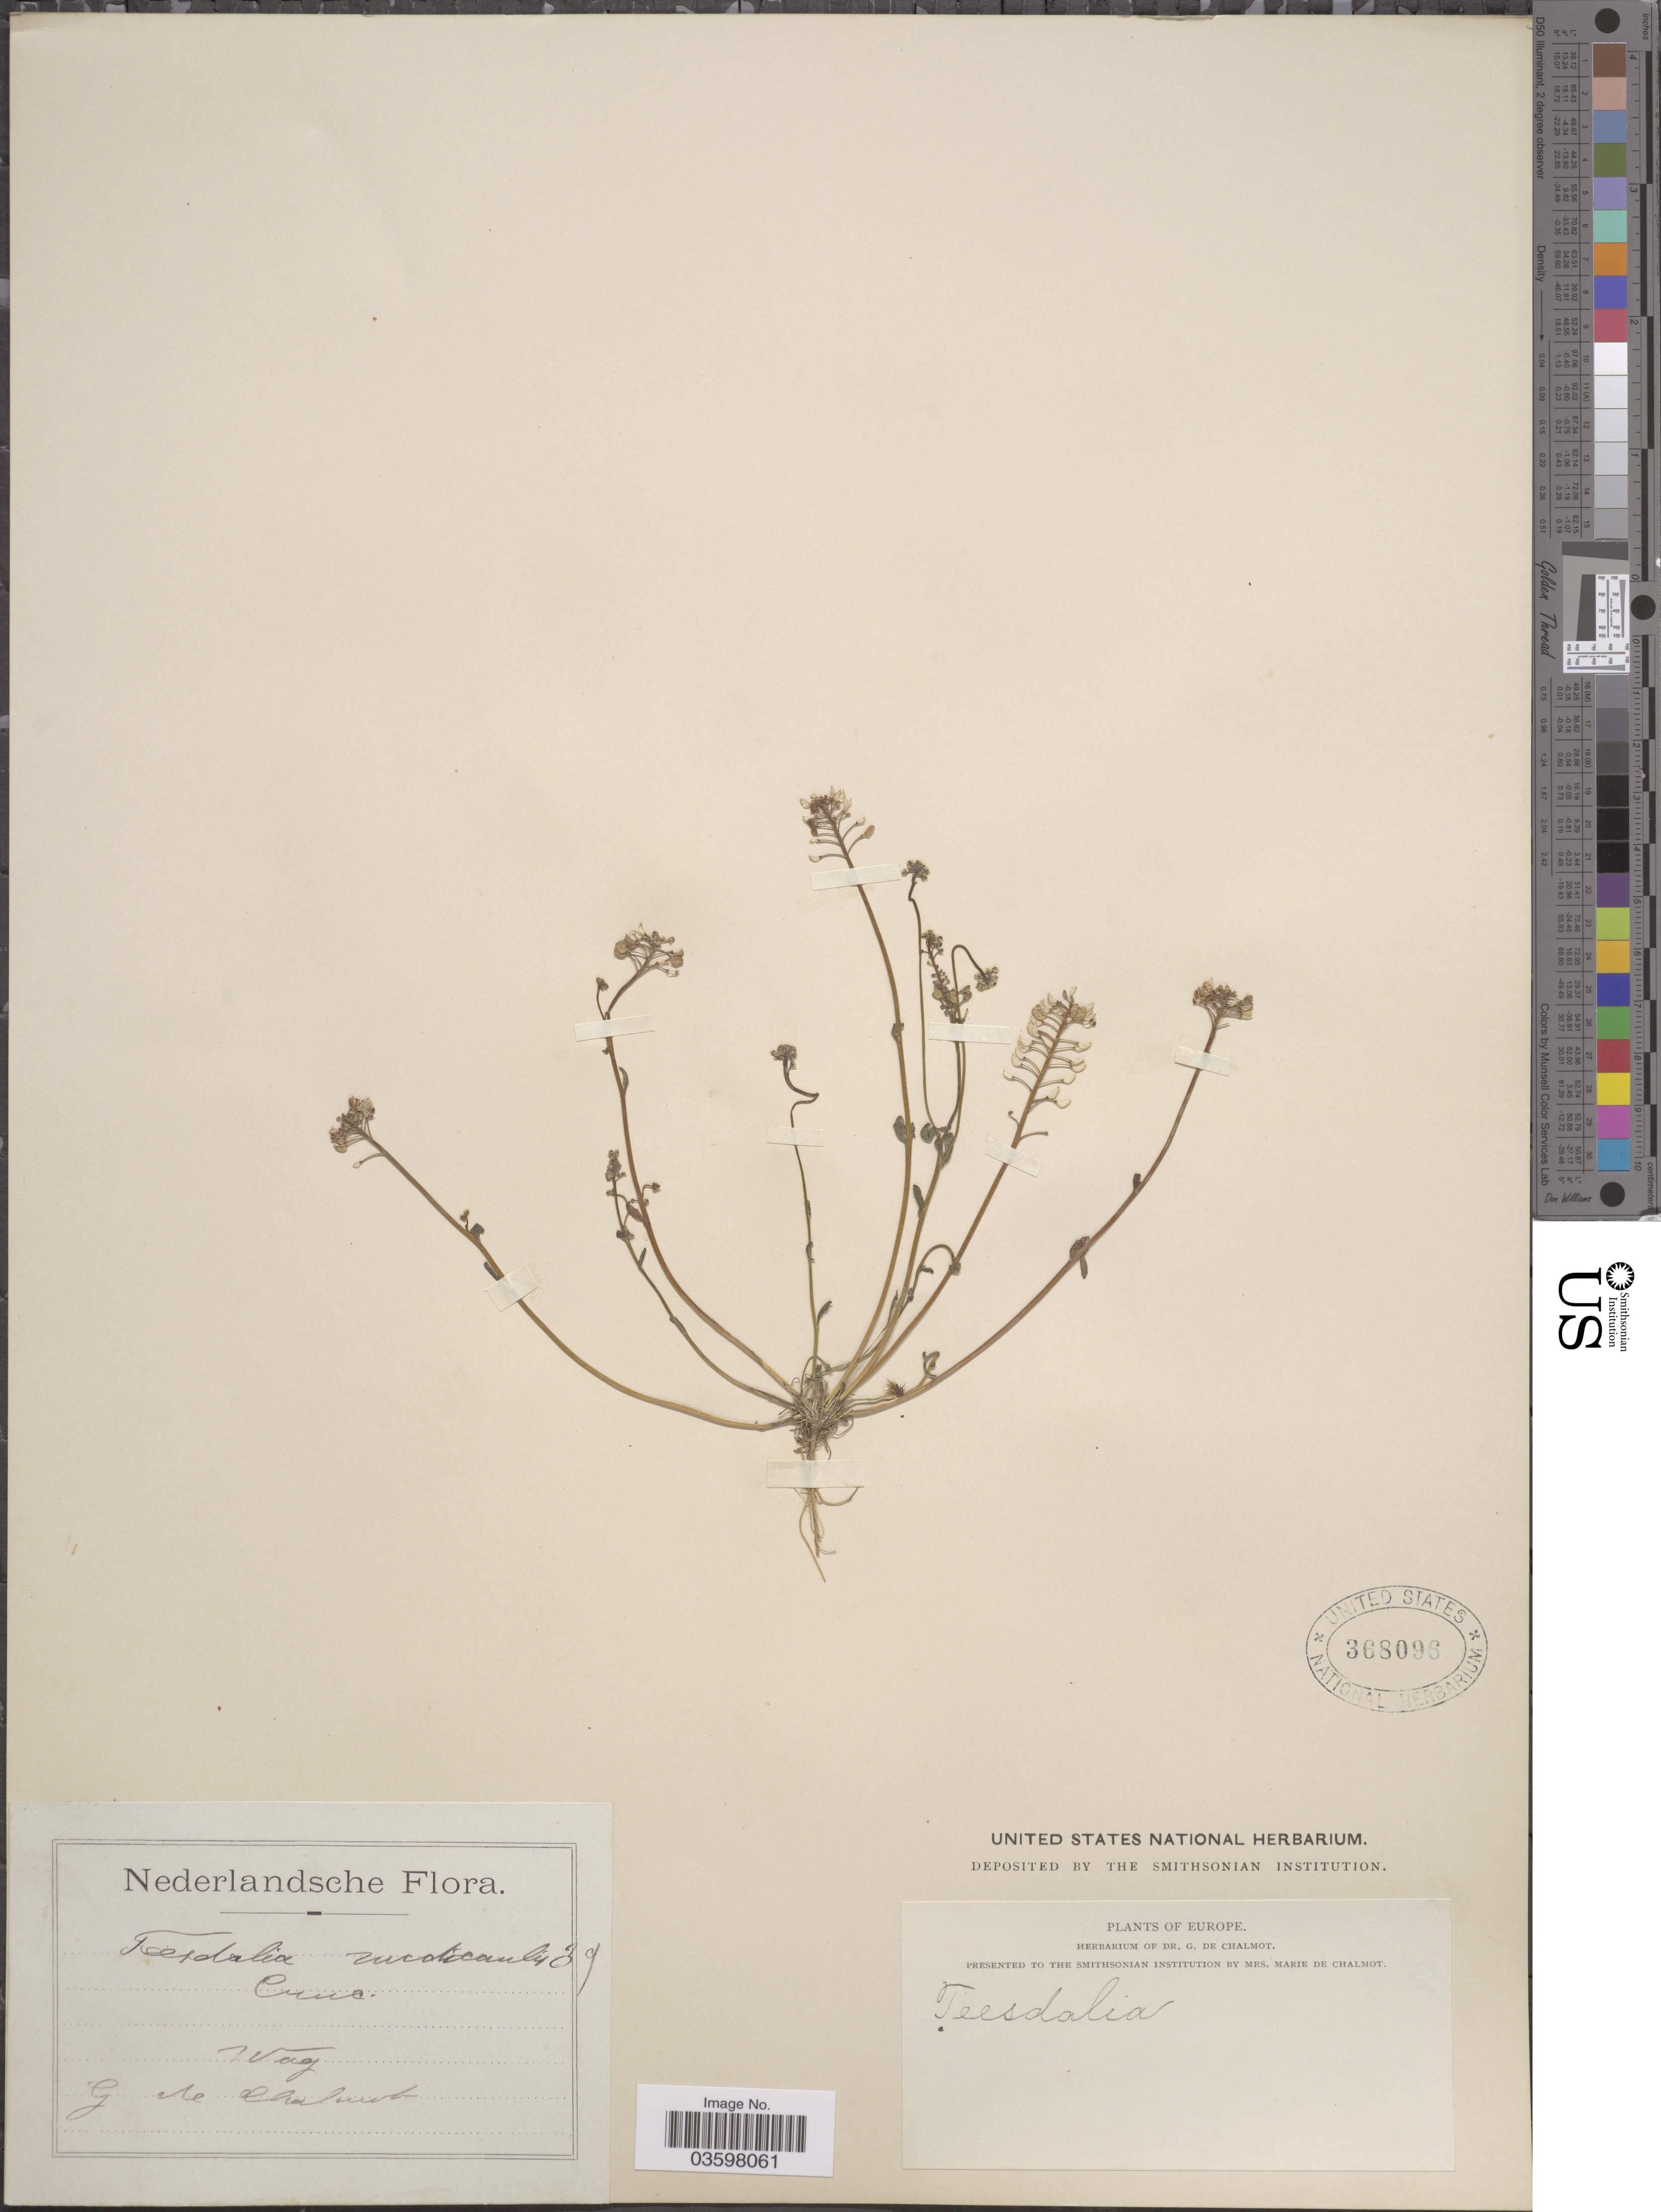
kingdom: Plantae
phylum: Tracheophyta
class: Magnoliopsida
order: Brassicales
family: Brassicaceae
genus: Teesdalia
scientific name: Teesdalia nudicaulis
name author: (L.) W.T. Aiton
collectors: G. de Chalmot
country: Netherlands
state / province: Gelderland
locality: Wag.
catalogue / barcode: US 368096